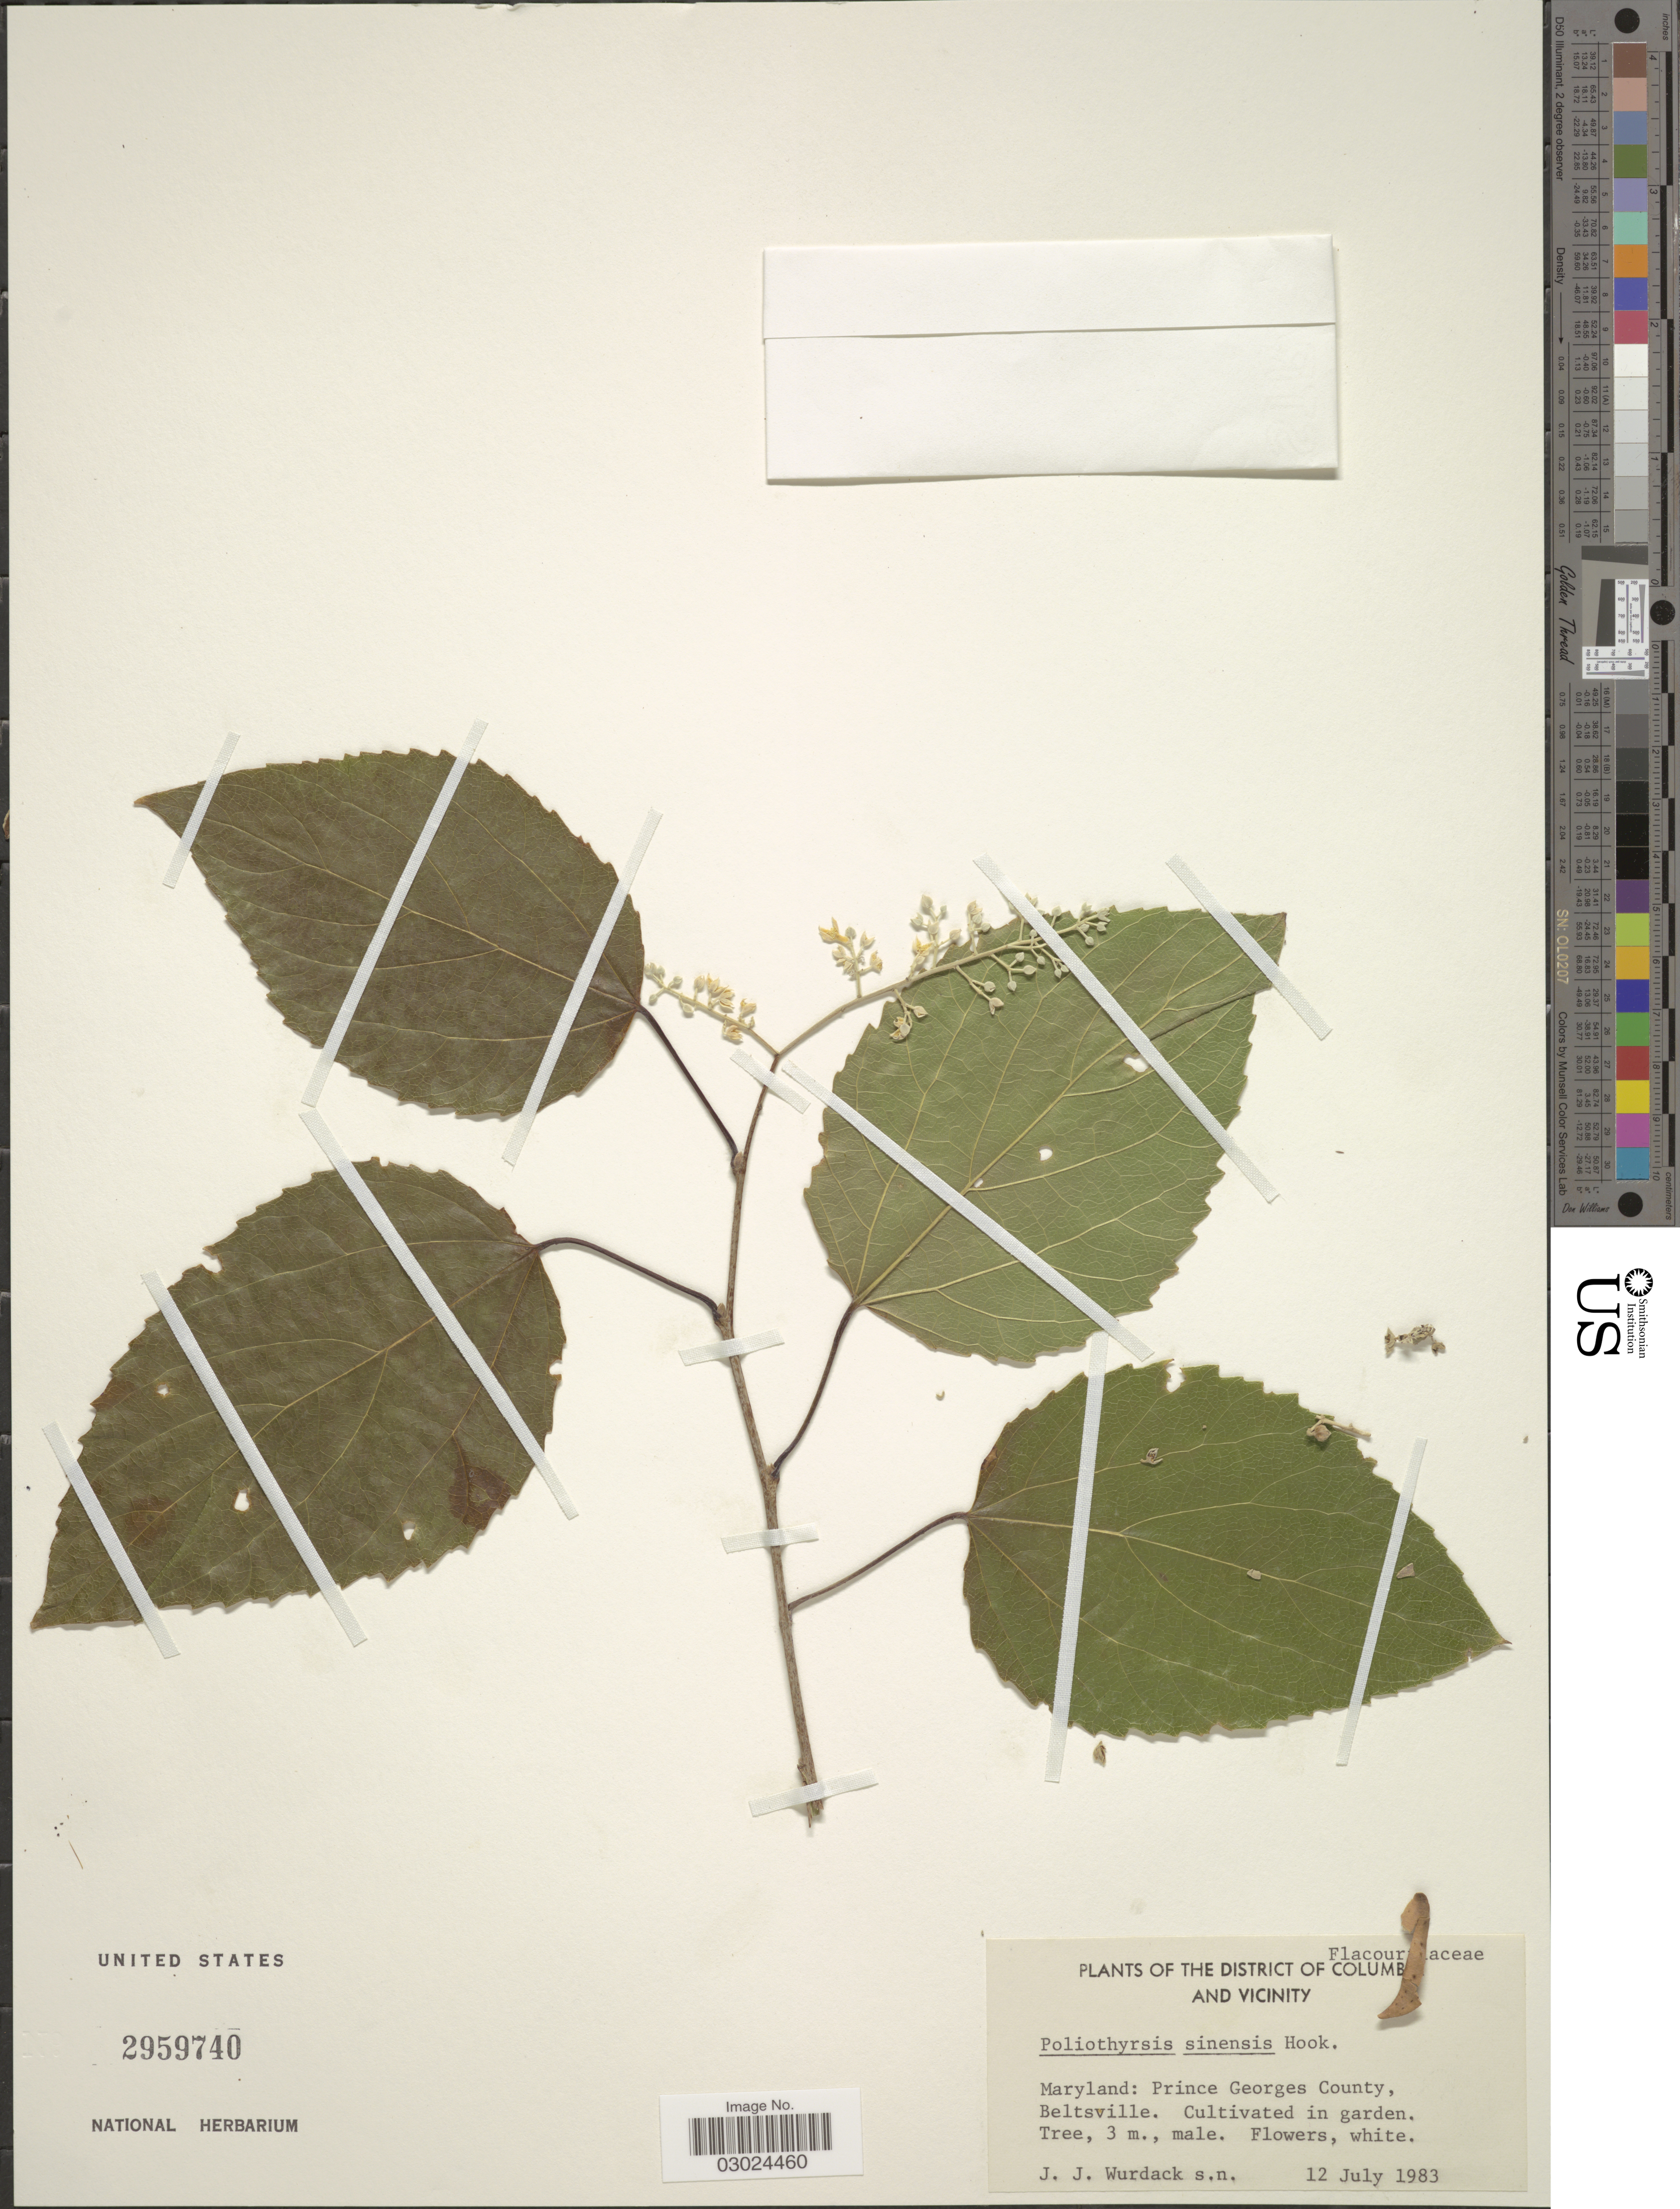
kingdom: Plantae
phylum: Tracheophyta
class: Magnoliopsida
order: Malpighiales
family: Salicaceae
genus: Poliothyrsis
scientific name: Poliothyrsis sinensis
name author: Oliv.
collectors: J. J. Wurdack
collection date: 1983-07-12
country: United States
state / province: Maryland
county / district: Prince George's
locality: Maryland: Prince Georges County, Beltsville. Cultivated in garden.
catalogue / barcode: US 2959740